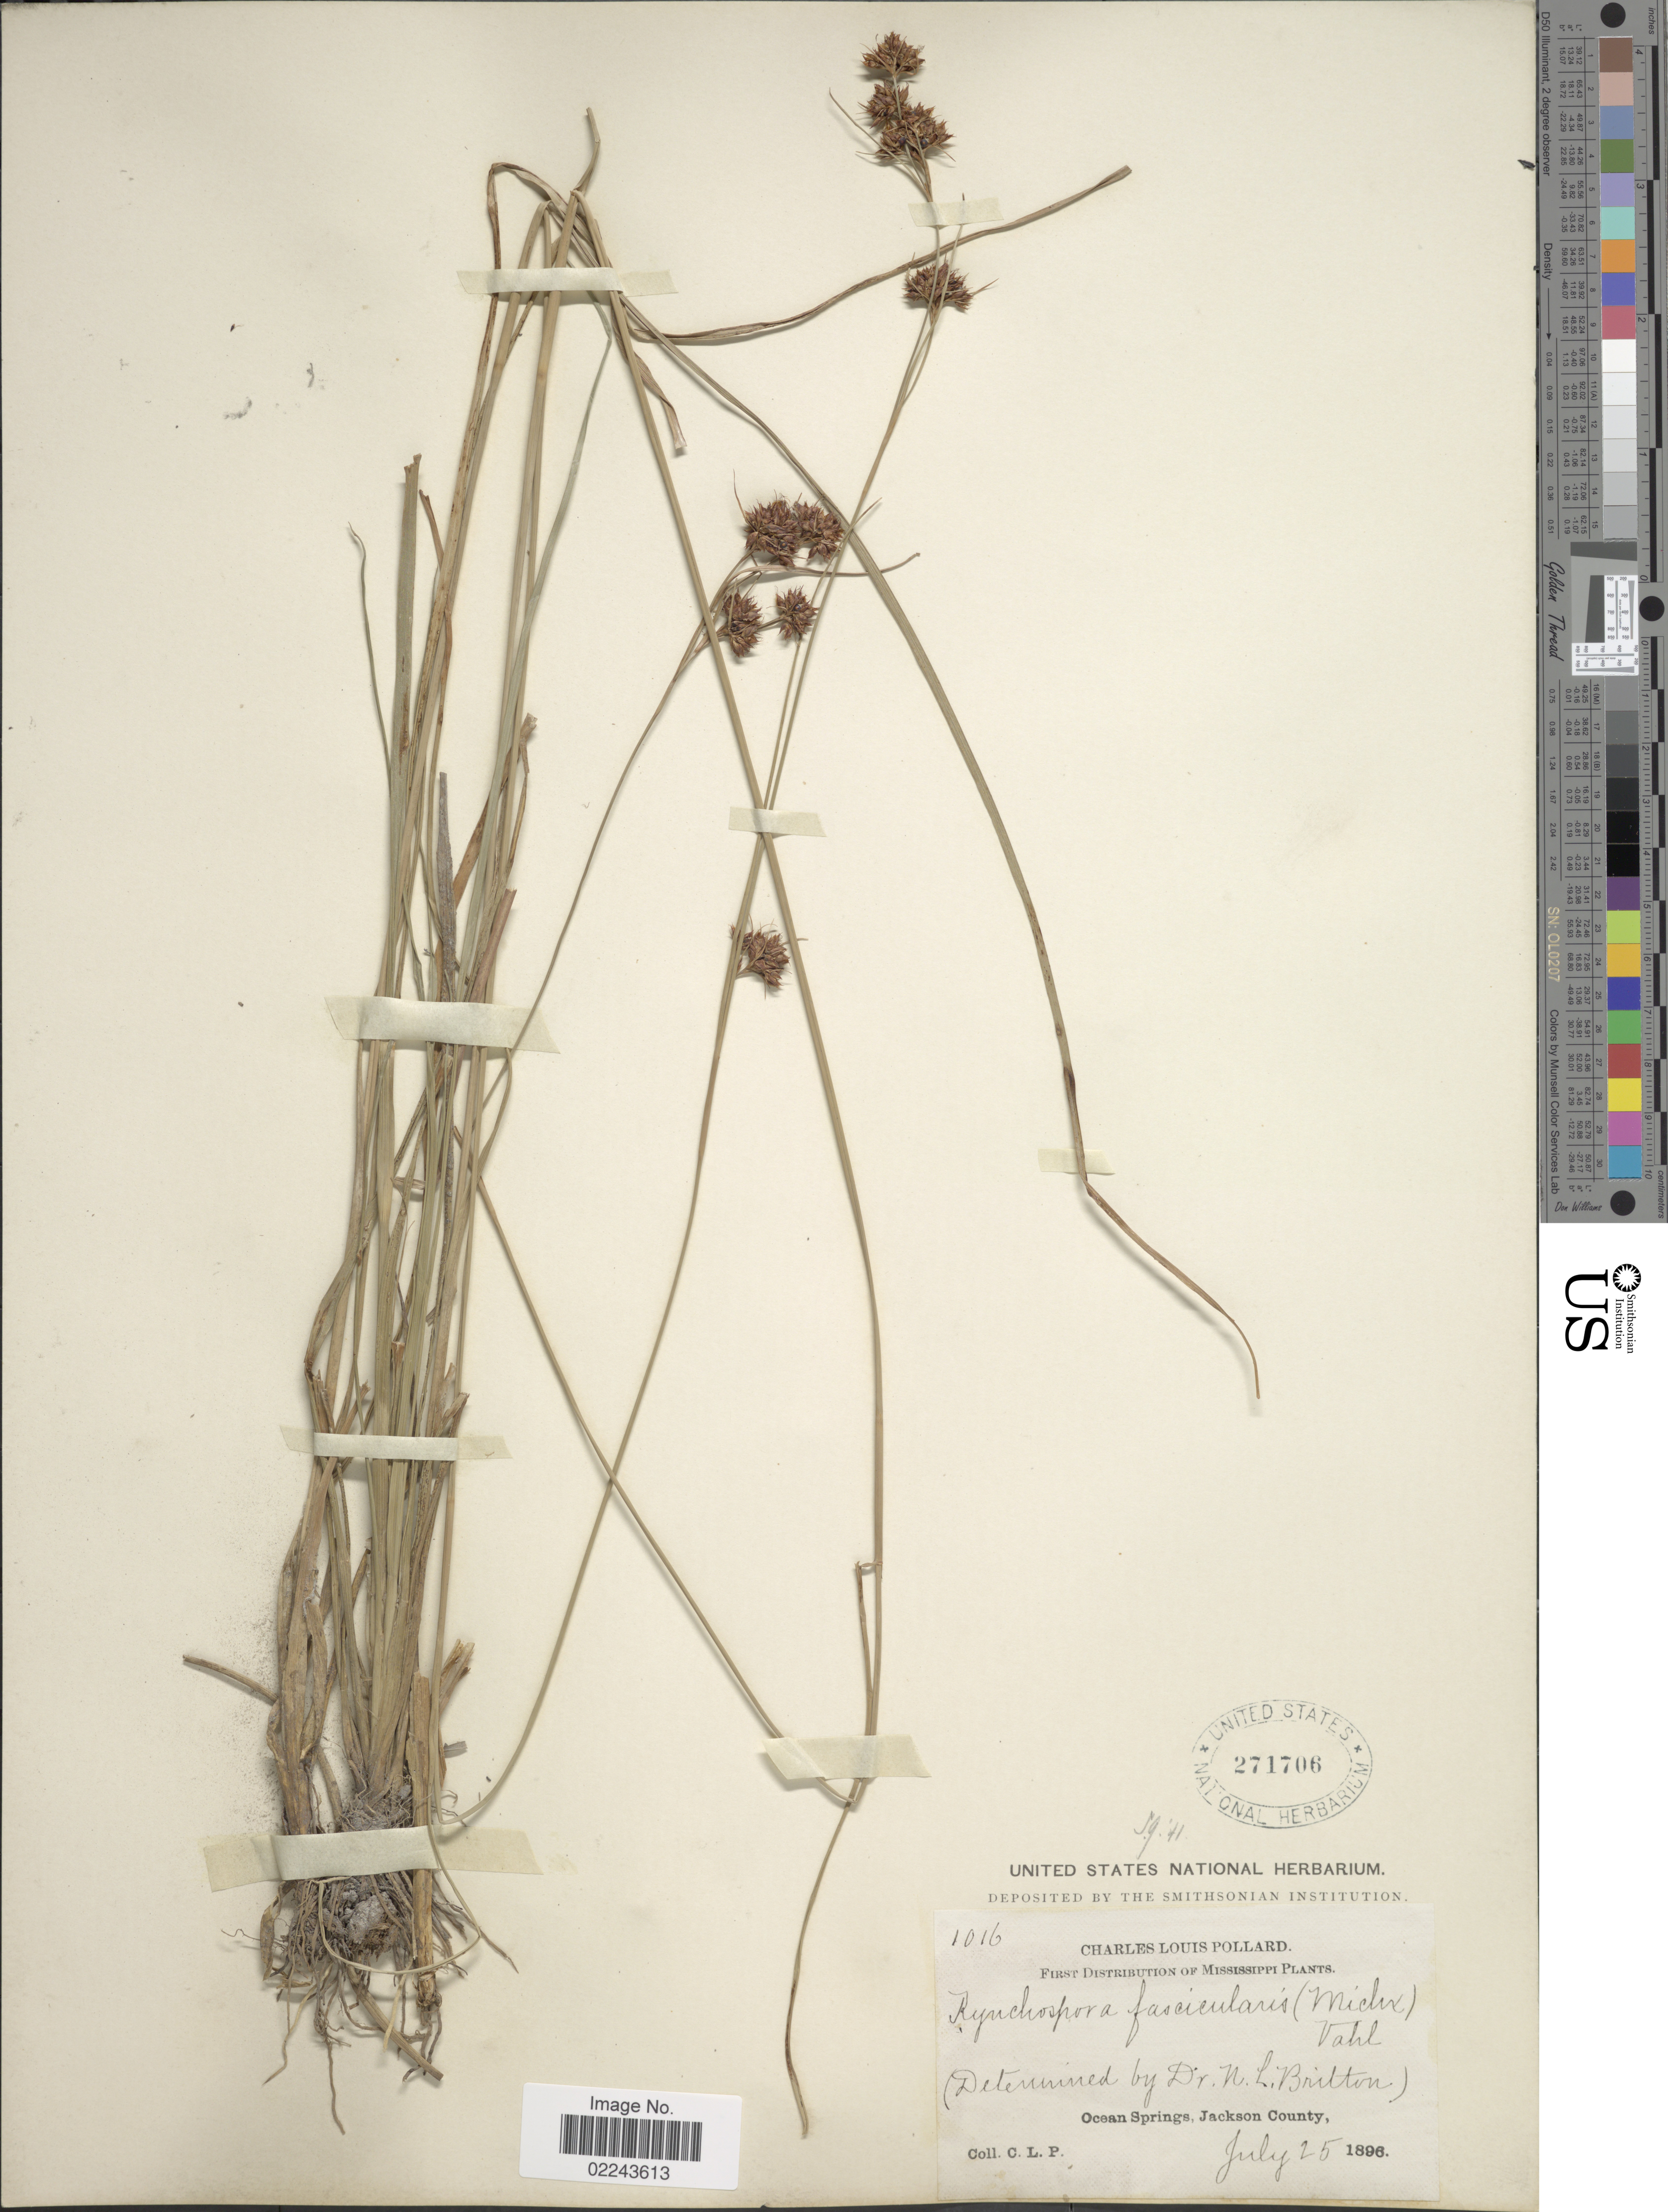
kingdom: Plantae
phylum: Tracheophyta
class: Liliopsida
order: Poales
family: Cyperaceae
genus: Rhynchospora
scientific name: Rhynchospora fascicularis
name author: (Michx.) Vahl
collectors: C. L. Pollard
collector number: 1016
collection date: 1896-07-25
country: United States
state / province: Mississippi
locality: Ocean Springs, Jackson County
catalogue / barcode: US 271706